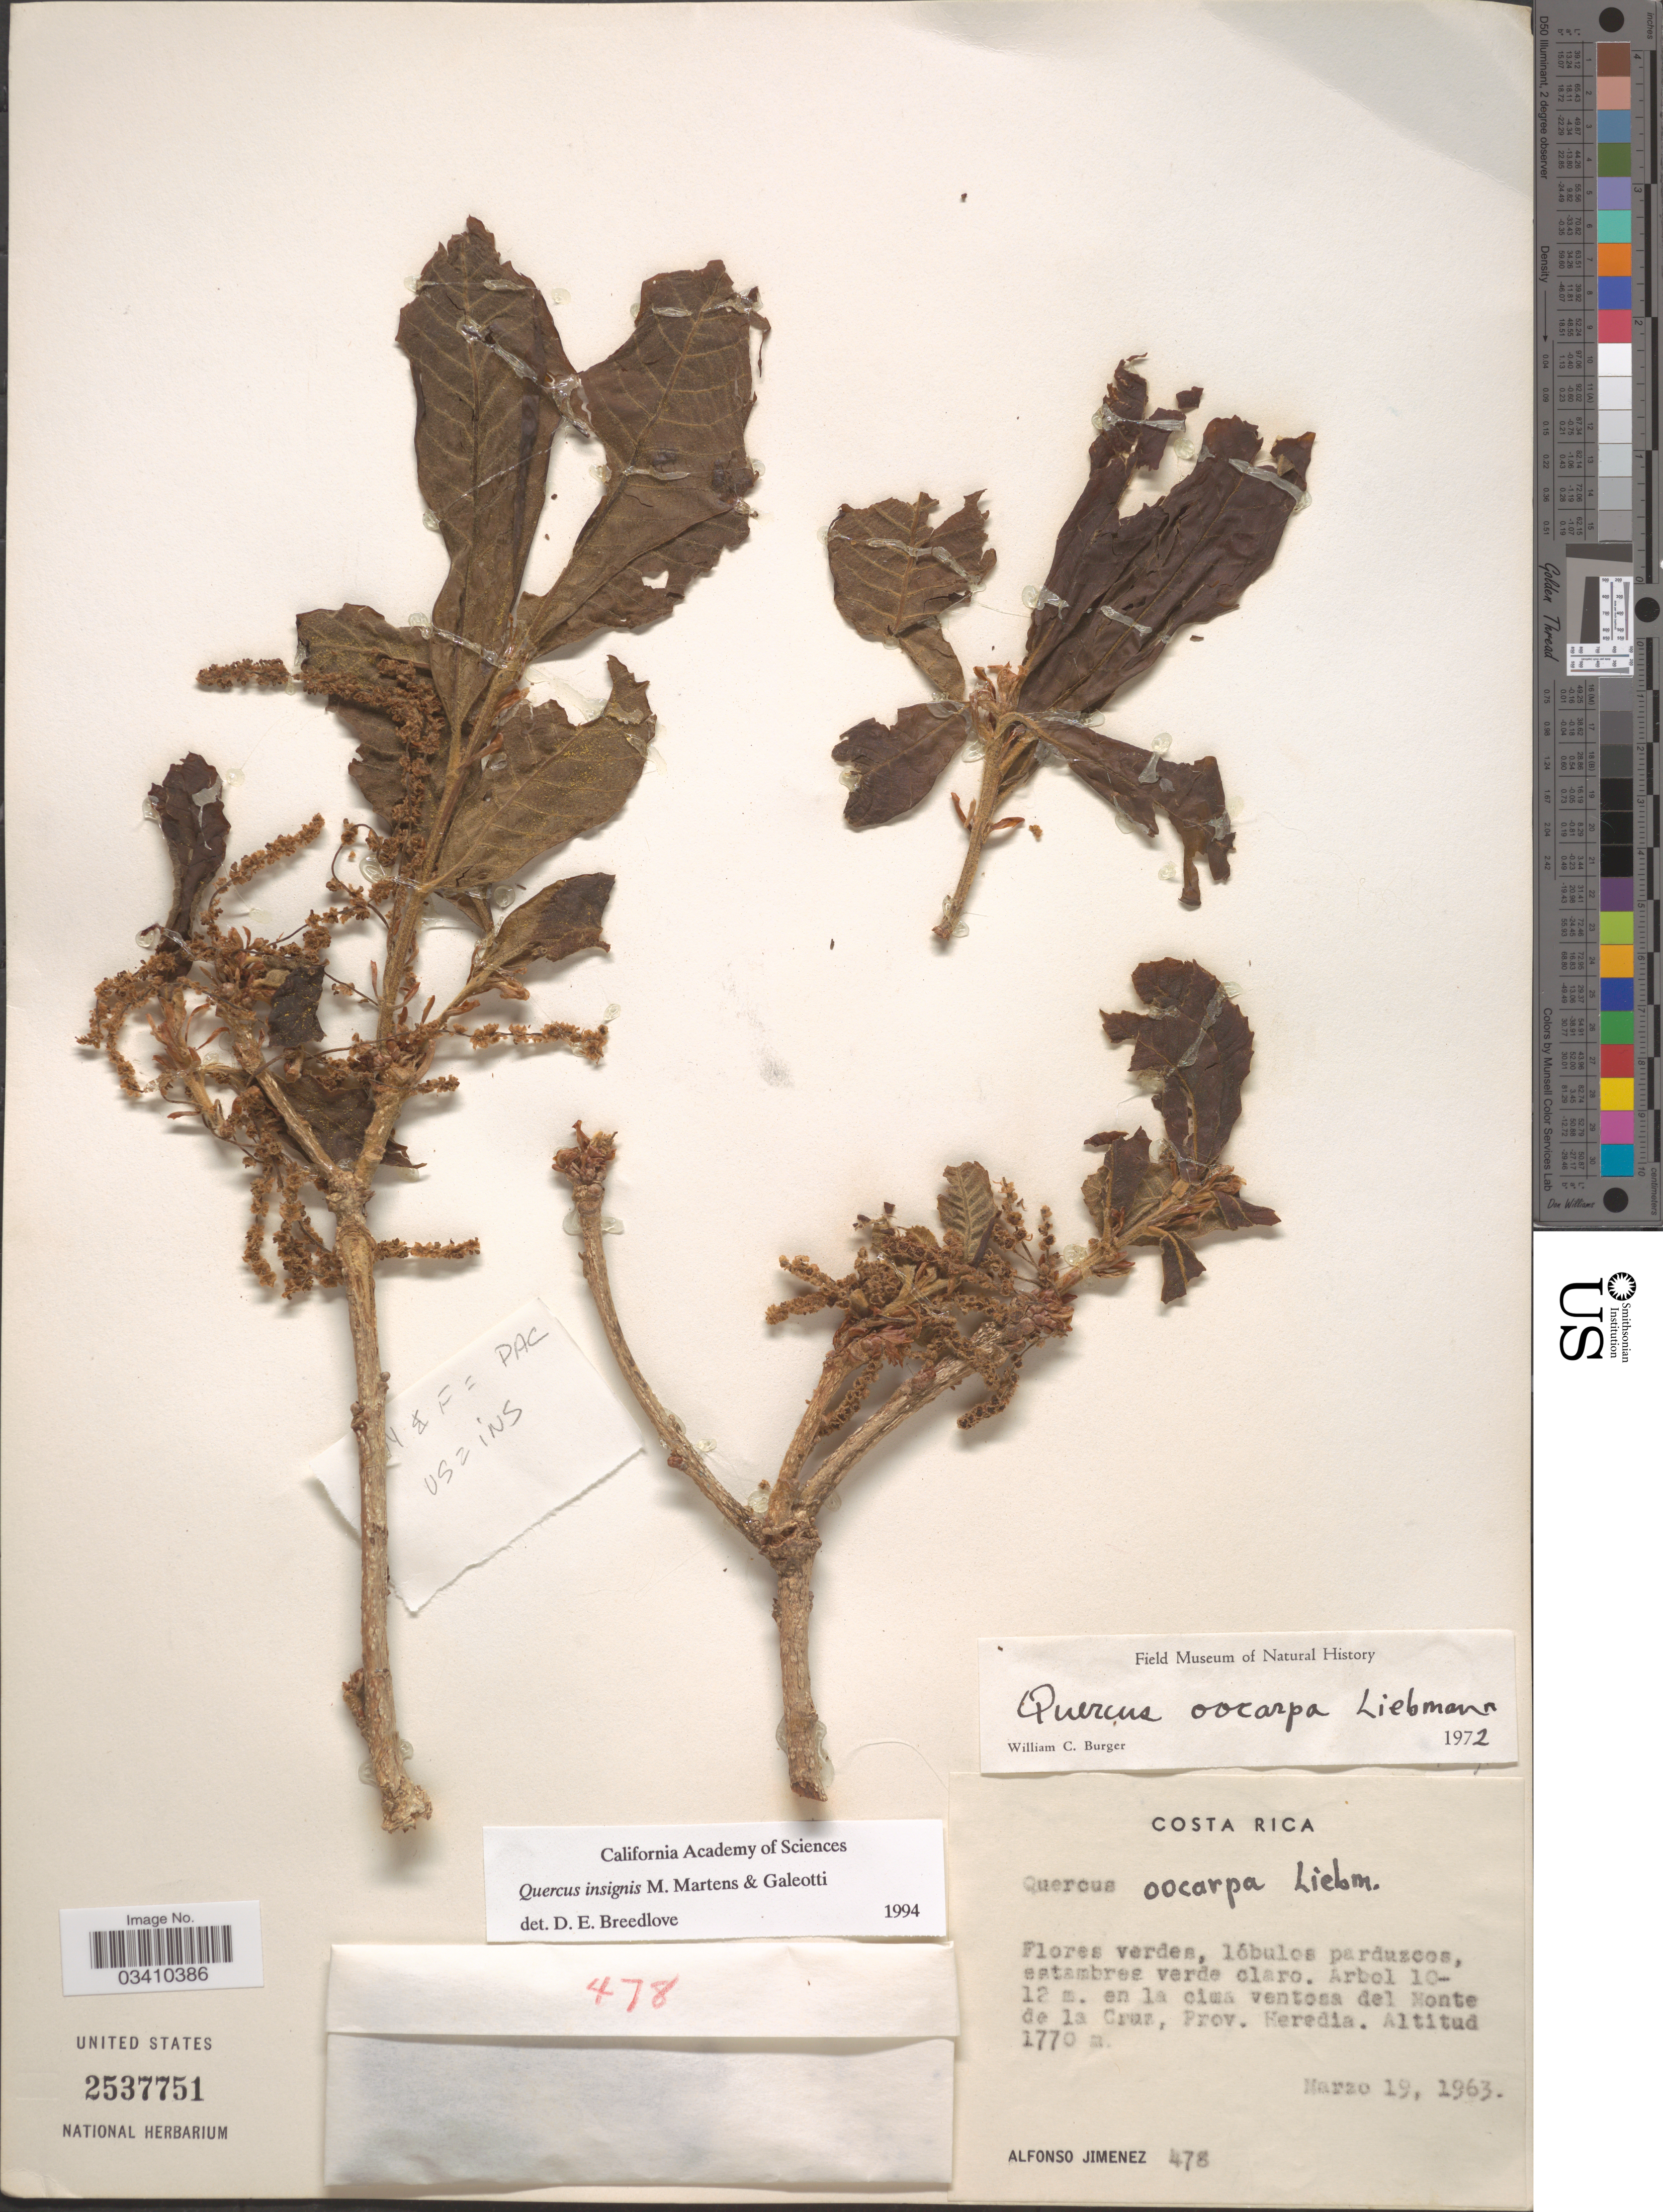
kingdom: Plantae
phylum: Tracheophyta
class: Magnoliopsida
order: Fagales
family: Fagaceae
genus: Quercus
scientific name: Quercus insignis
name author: M. Martens & Galeotti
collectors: A. Jiménez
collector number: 478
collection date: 1963-03-19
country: Costa Rica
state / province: Heredia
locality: En la cima ventosa del Monte de la Cruz.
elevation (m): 1770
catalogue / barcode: US 2537751